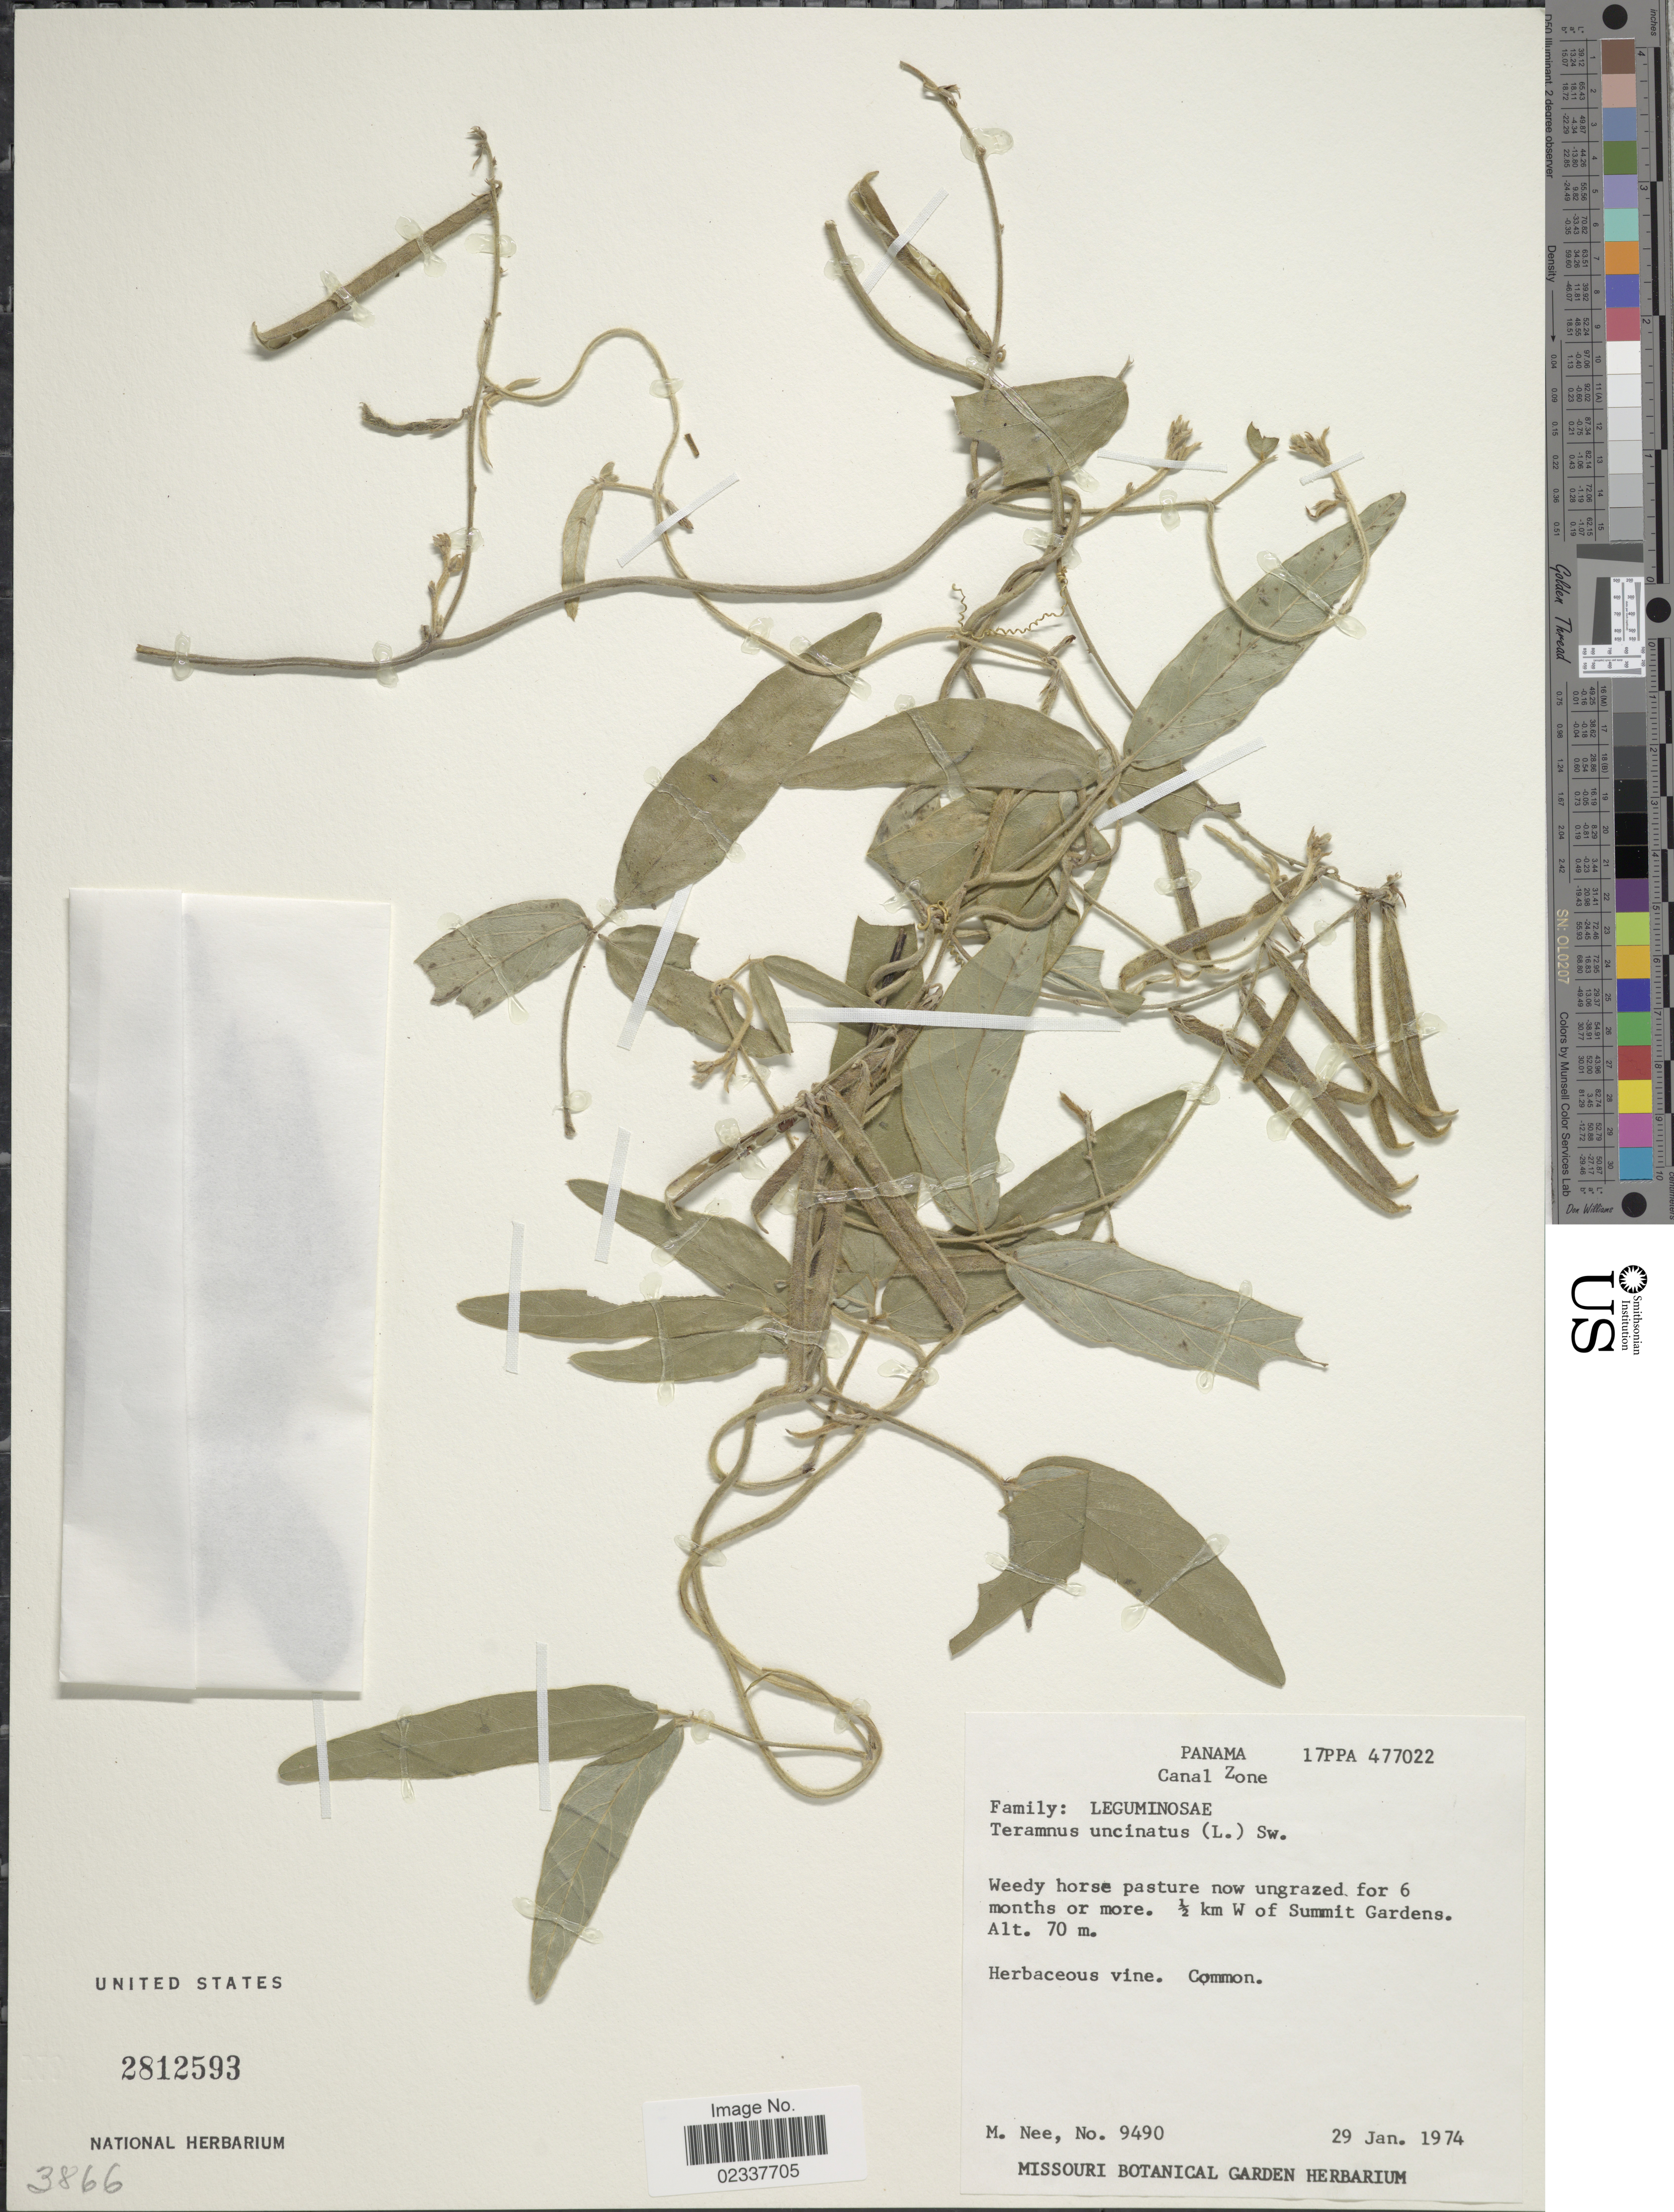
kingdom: Plantae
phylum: Tracheophyta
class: Magnoliopsida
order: Fabales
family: Fabaceae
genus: Teramnus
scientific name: Teramnus uncinatus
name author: (L.) Sw.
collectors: M. Nee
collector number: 9490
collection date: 1974-01-29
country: Panama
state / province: Colón / Panamá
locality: Canal Zone, ½ km W of Summit Gardens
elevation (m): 70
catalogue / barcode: US 2812593